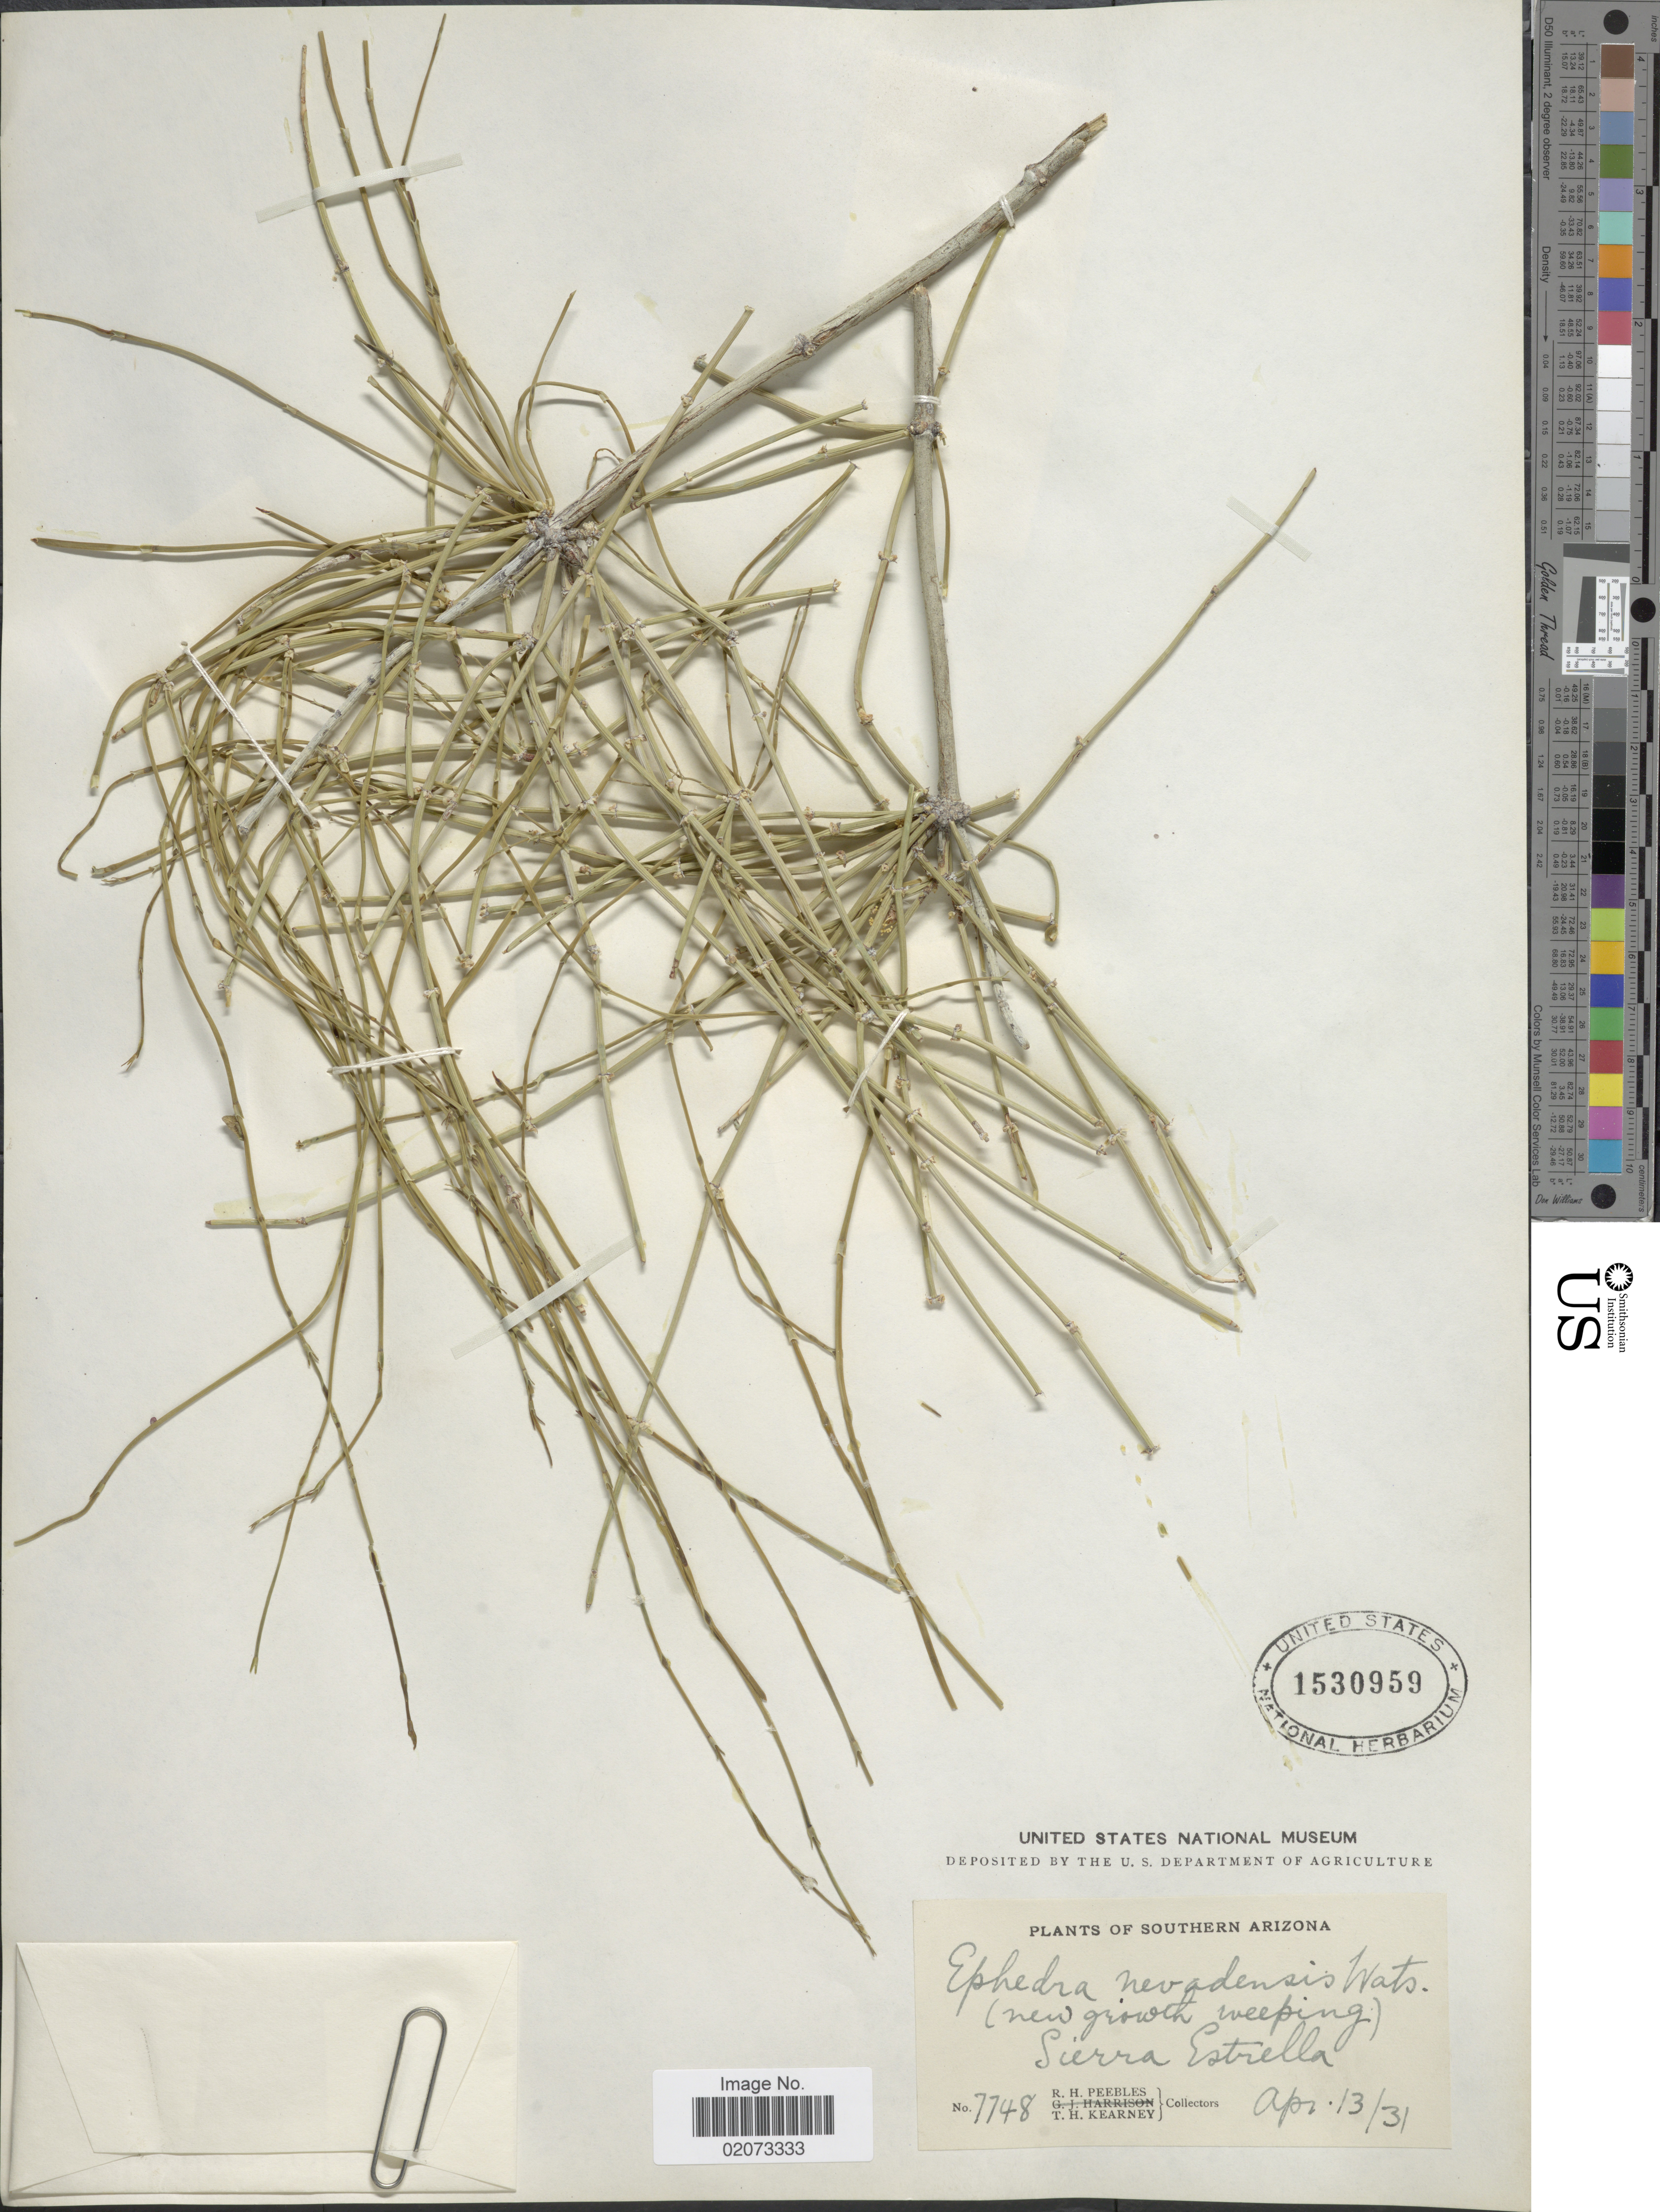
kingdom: Plantae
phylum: Tracheophyta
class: Gnetopsida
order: Ephedrales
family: Ephedraceae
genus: Ephedra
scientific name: Ephedra nevadensis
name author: S. Watson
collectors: R. H. Peebles & T. H. Kearney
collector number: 7748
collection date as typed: Transcribed d/m/y: 13/4/31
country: United States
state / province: Arizona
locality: Southern Arizona. Sierra Estrella.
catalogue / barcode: US 1530959